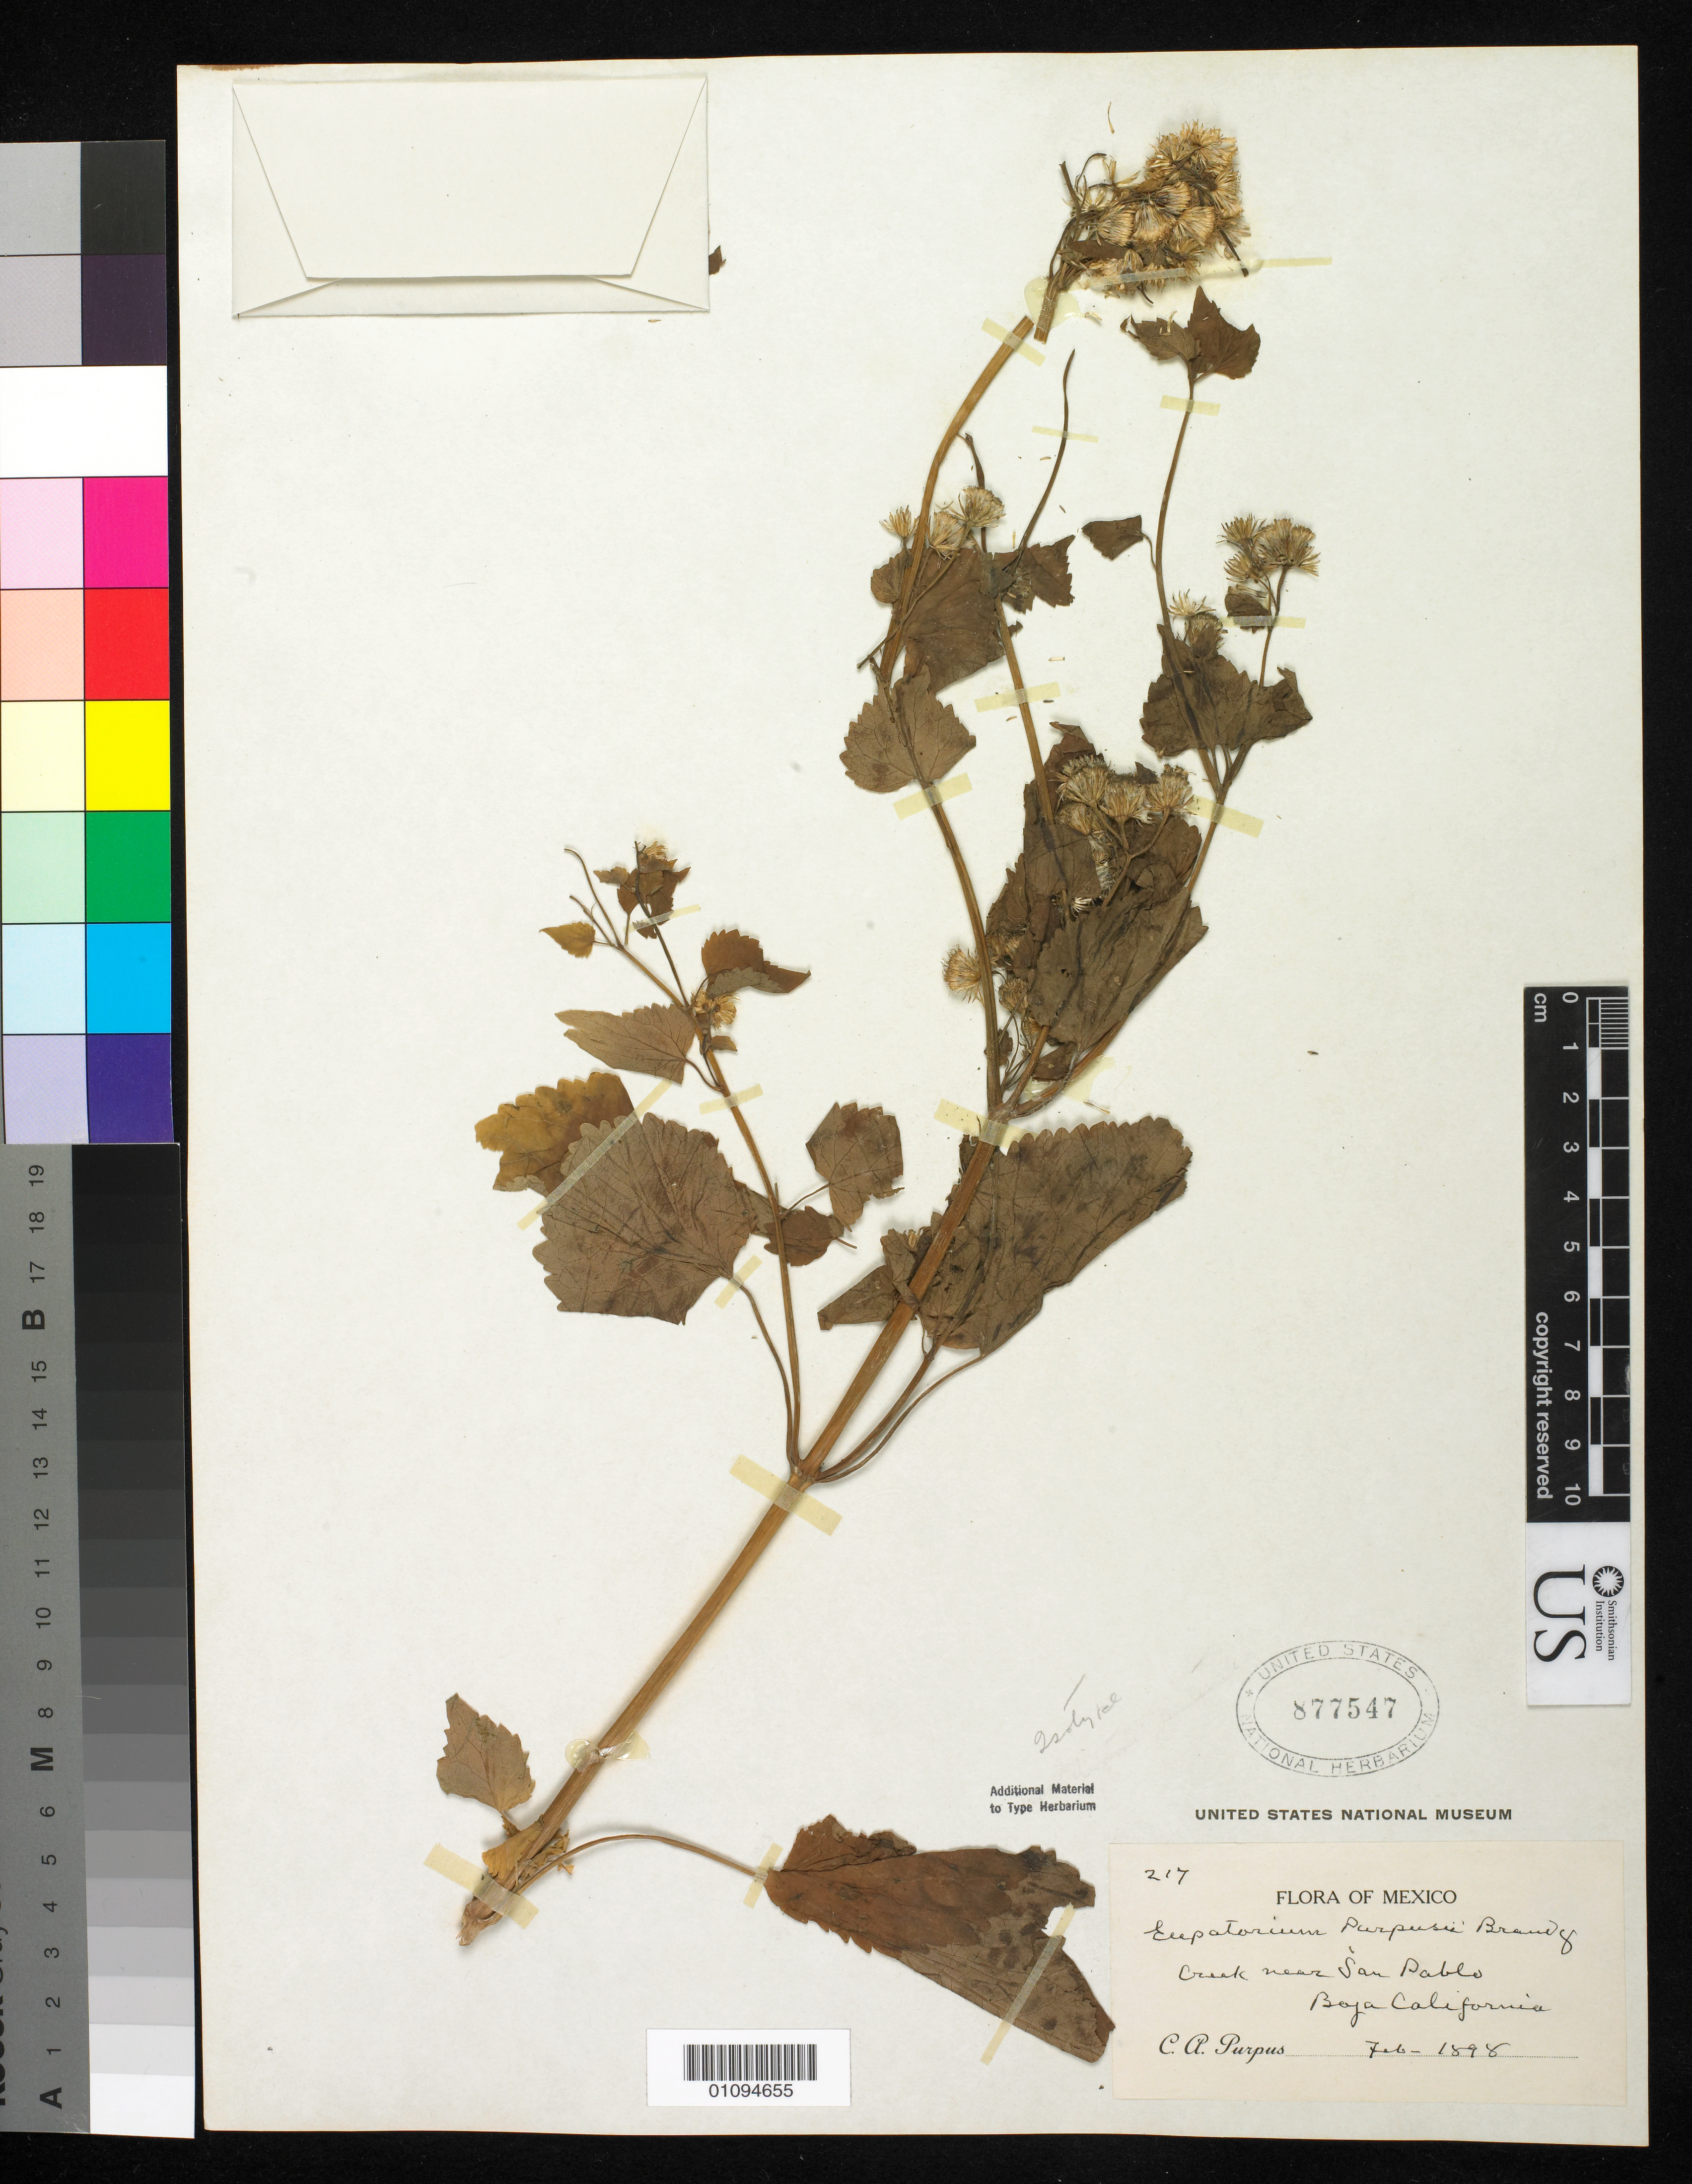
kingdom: Plantae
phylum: Tracheophyta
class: Magnoliopsida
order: Asterales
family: Asteraceae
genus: Eupatorium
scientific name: Eupatorium purpusii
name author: Brandegee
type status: Syntype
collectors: C. A. Purpus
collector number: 217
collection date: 1898-02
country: Mexico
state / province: Baja California Sur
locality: San Pablo.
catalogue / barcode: US 877547